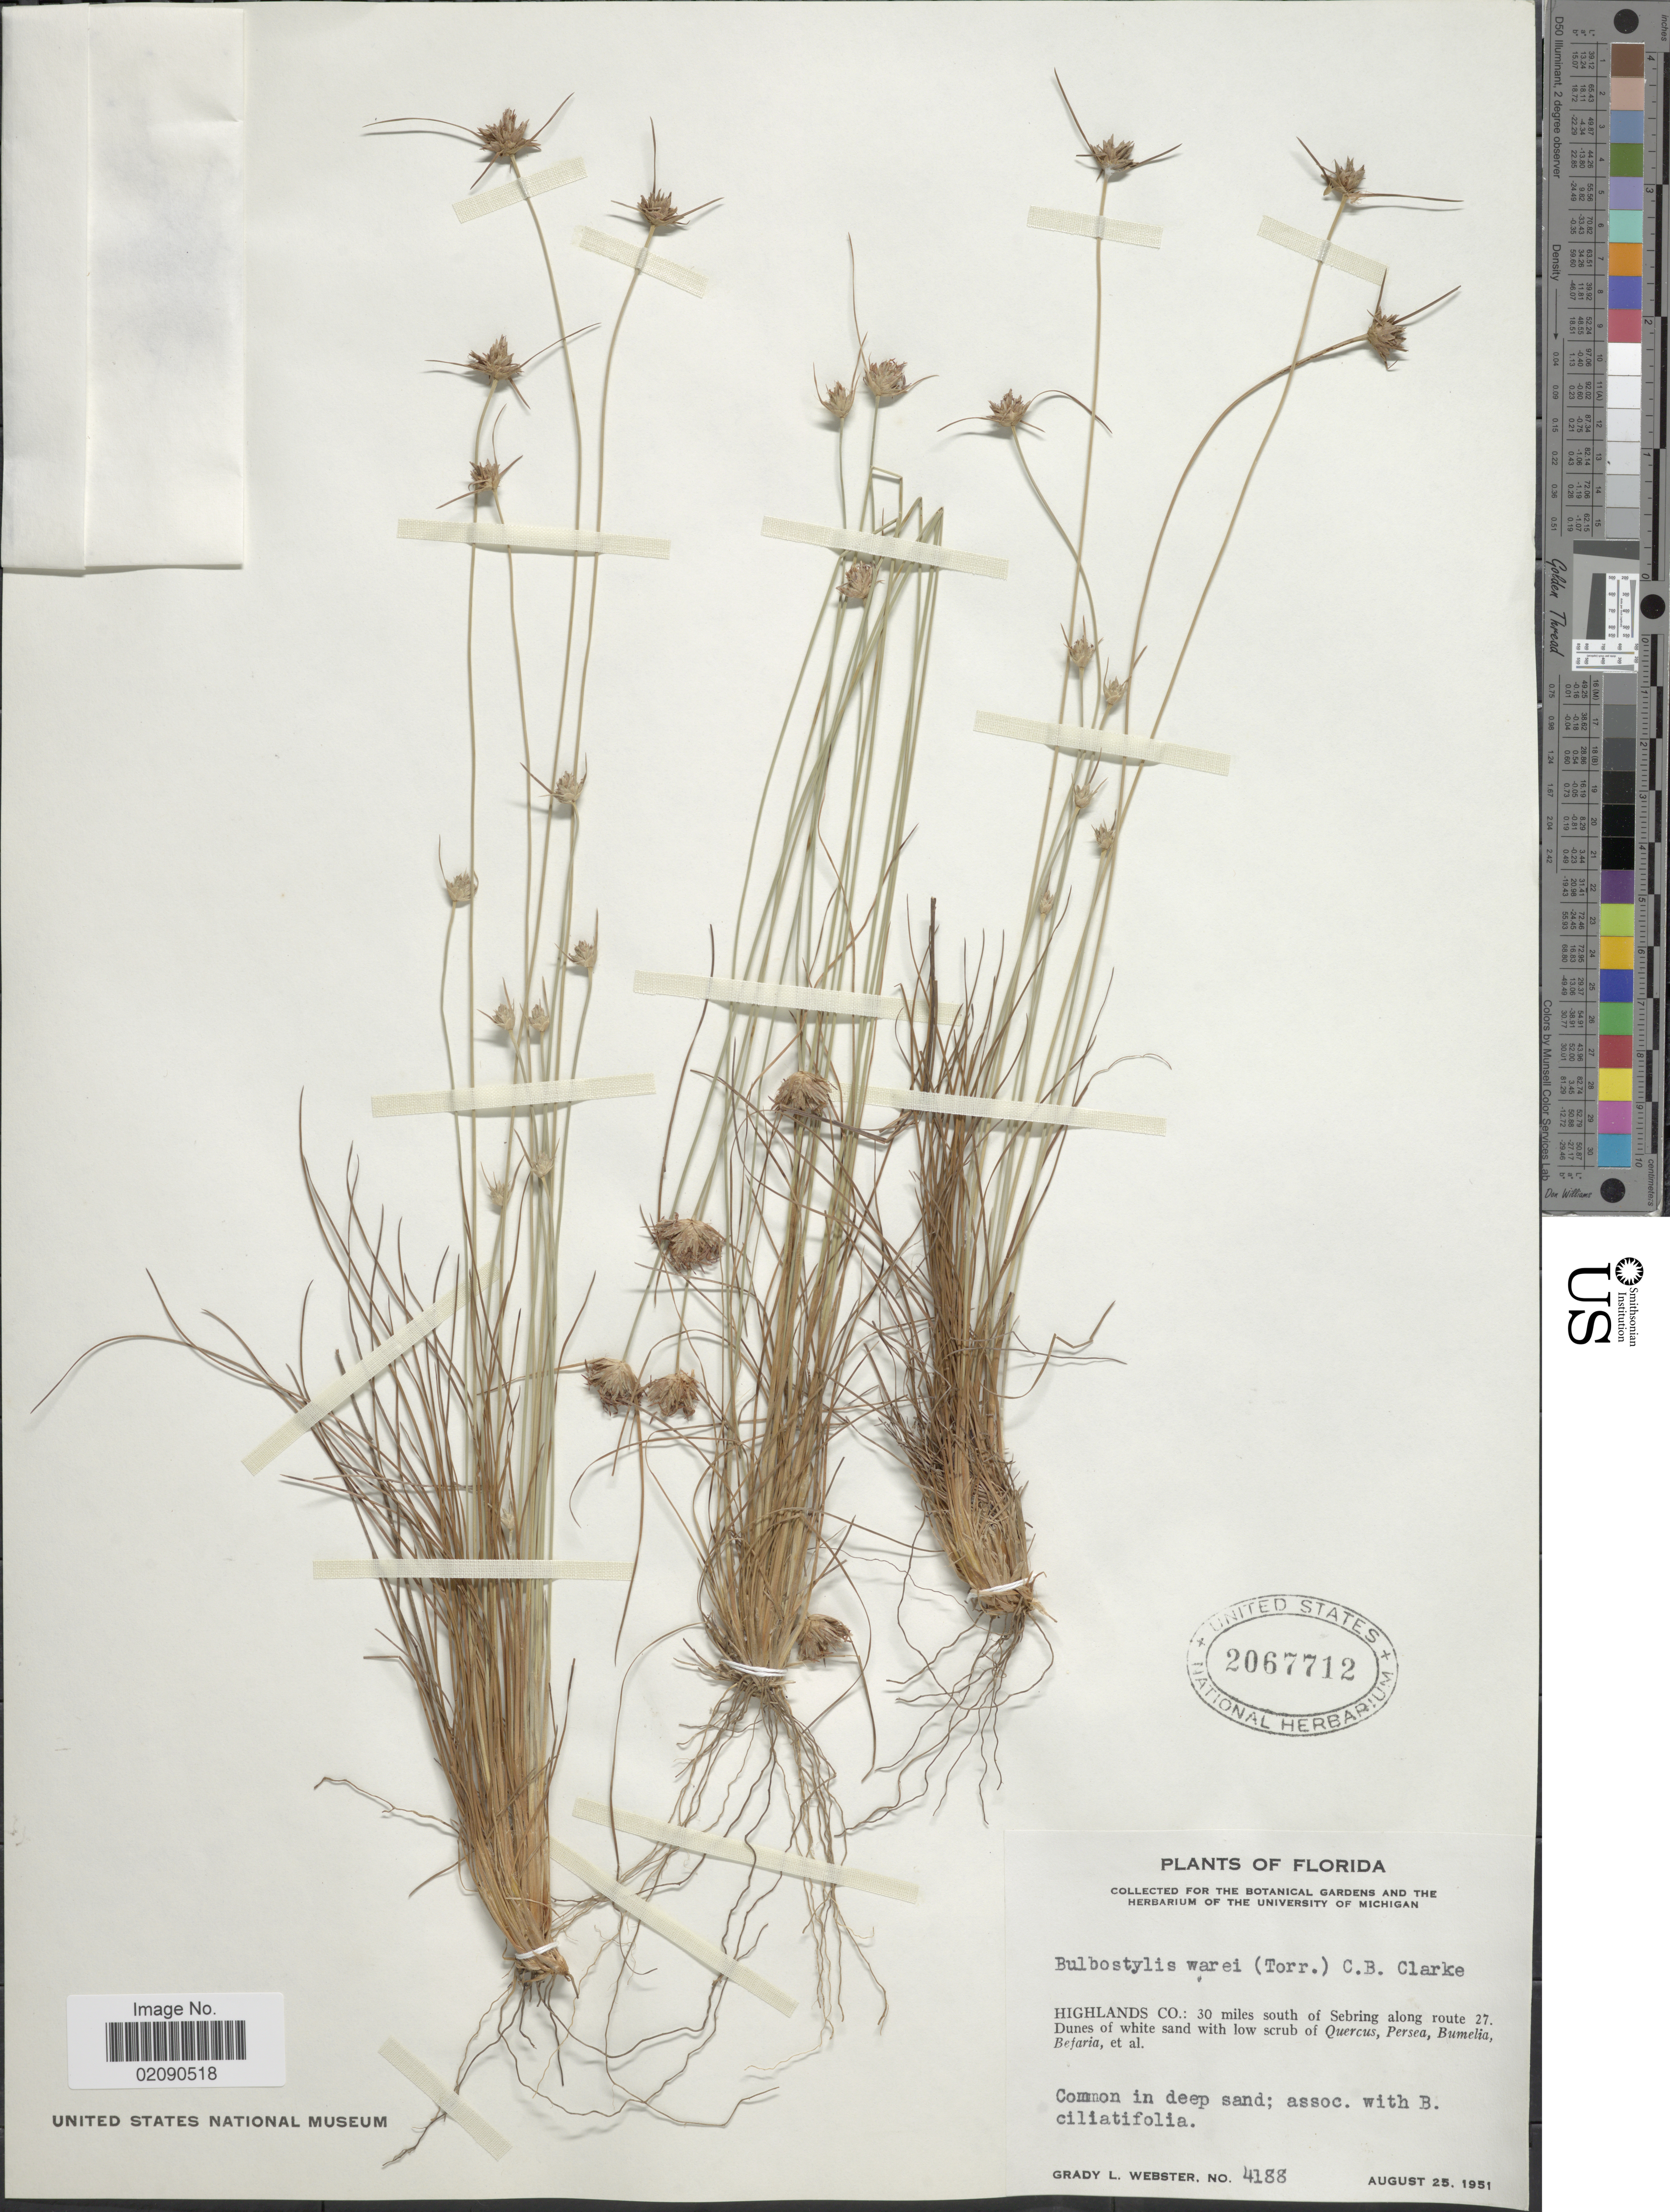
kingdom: Plantae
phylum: Tracheophyta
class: Liliopsida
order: Poales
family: Cyperaceae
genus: Bulbostylis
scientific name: Bulbostylis warei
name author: (Torr.) C.B. Clarke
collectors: G. L. Webster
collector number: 4188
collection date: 1951-08-25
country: United States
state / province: Florida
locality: Highlands Co: 30 miles south of Sebring along route 27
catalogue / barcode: US 2067712